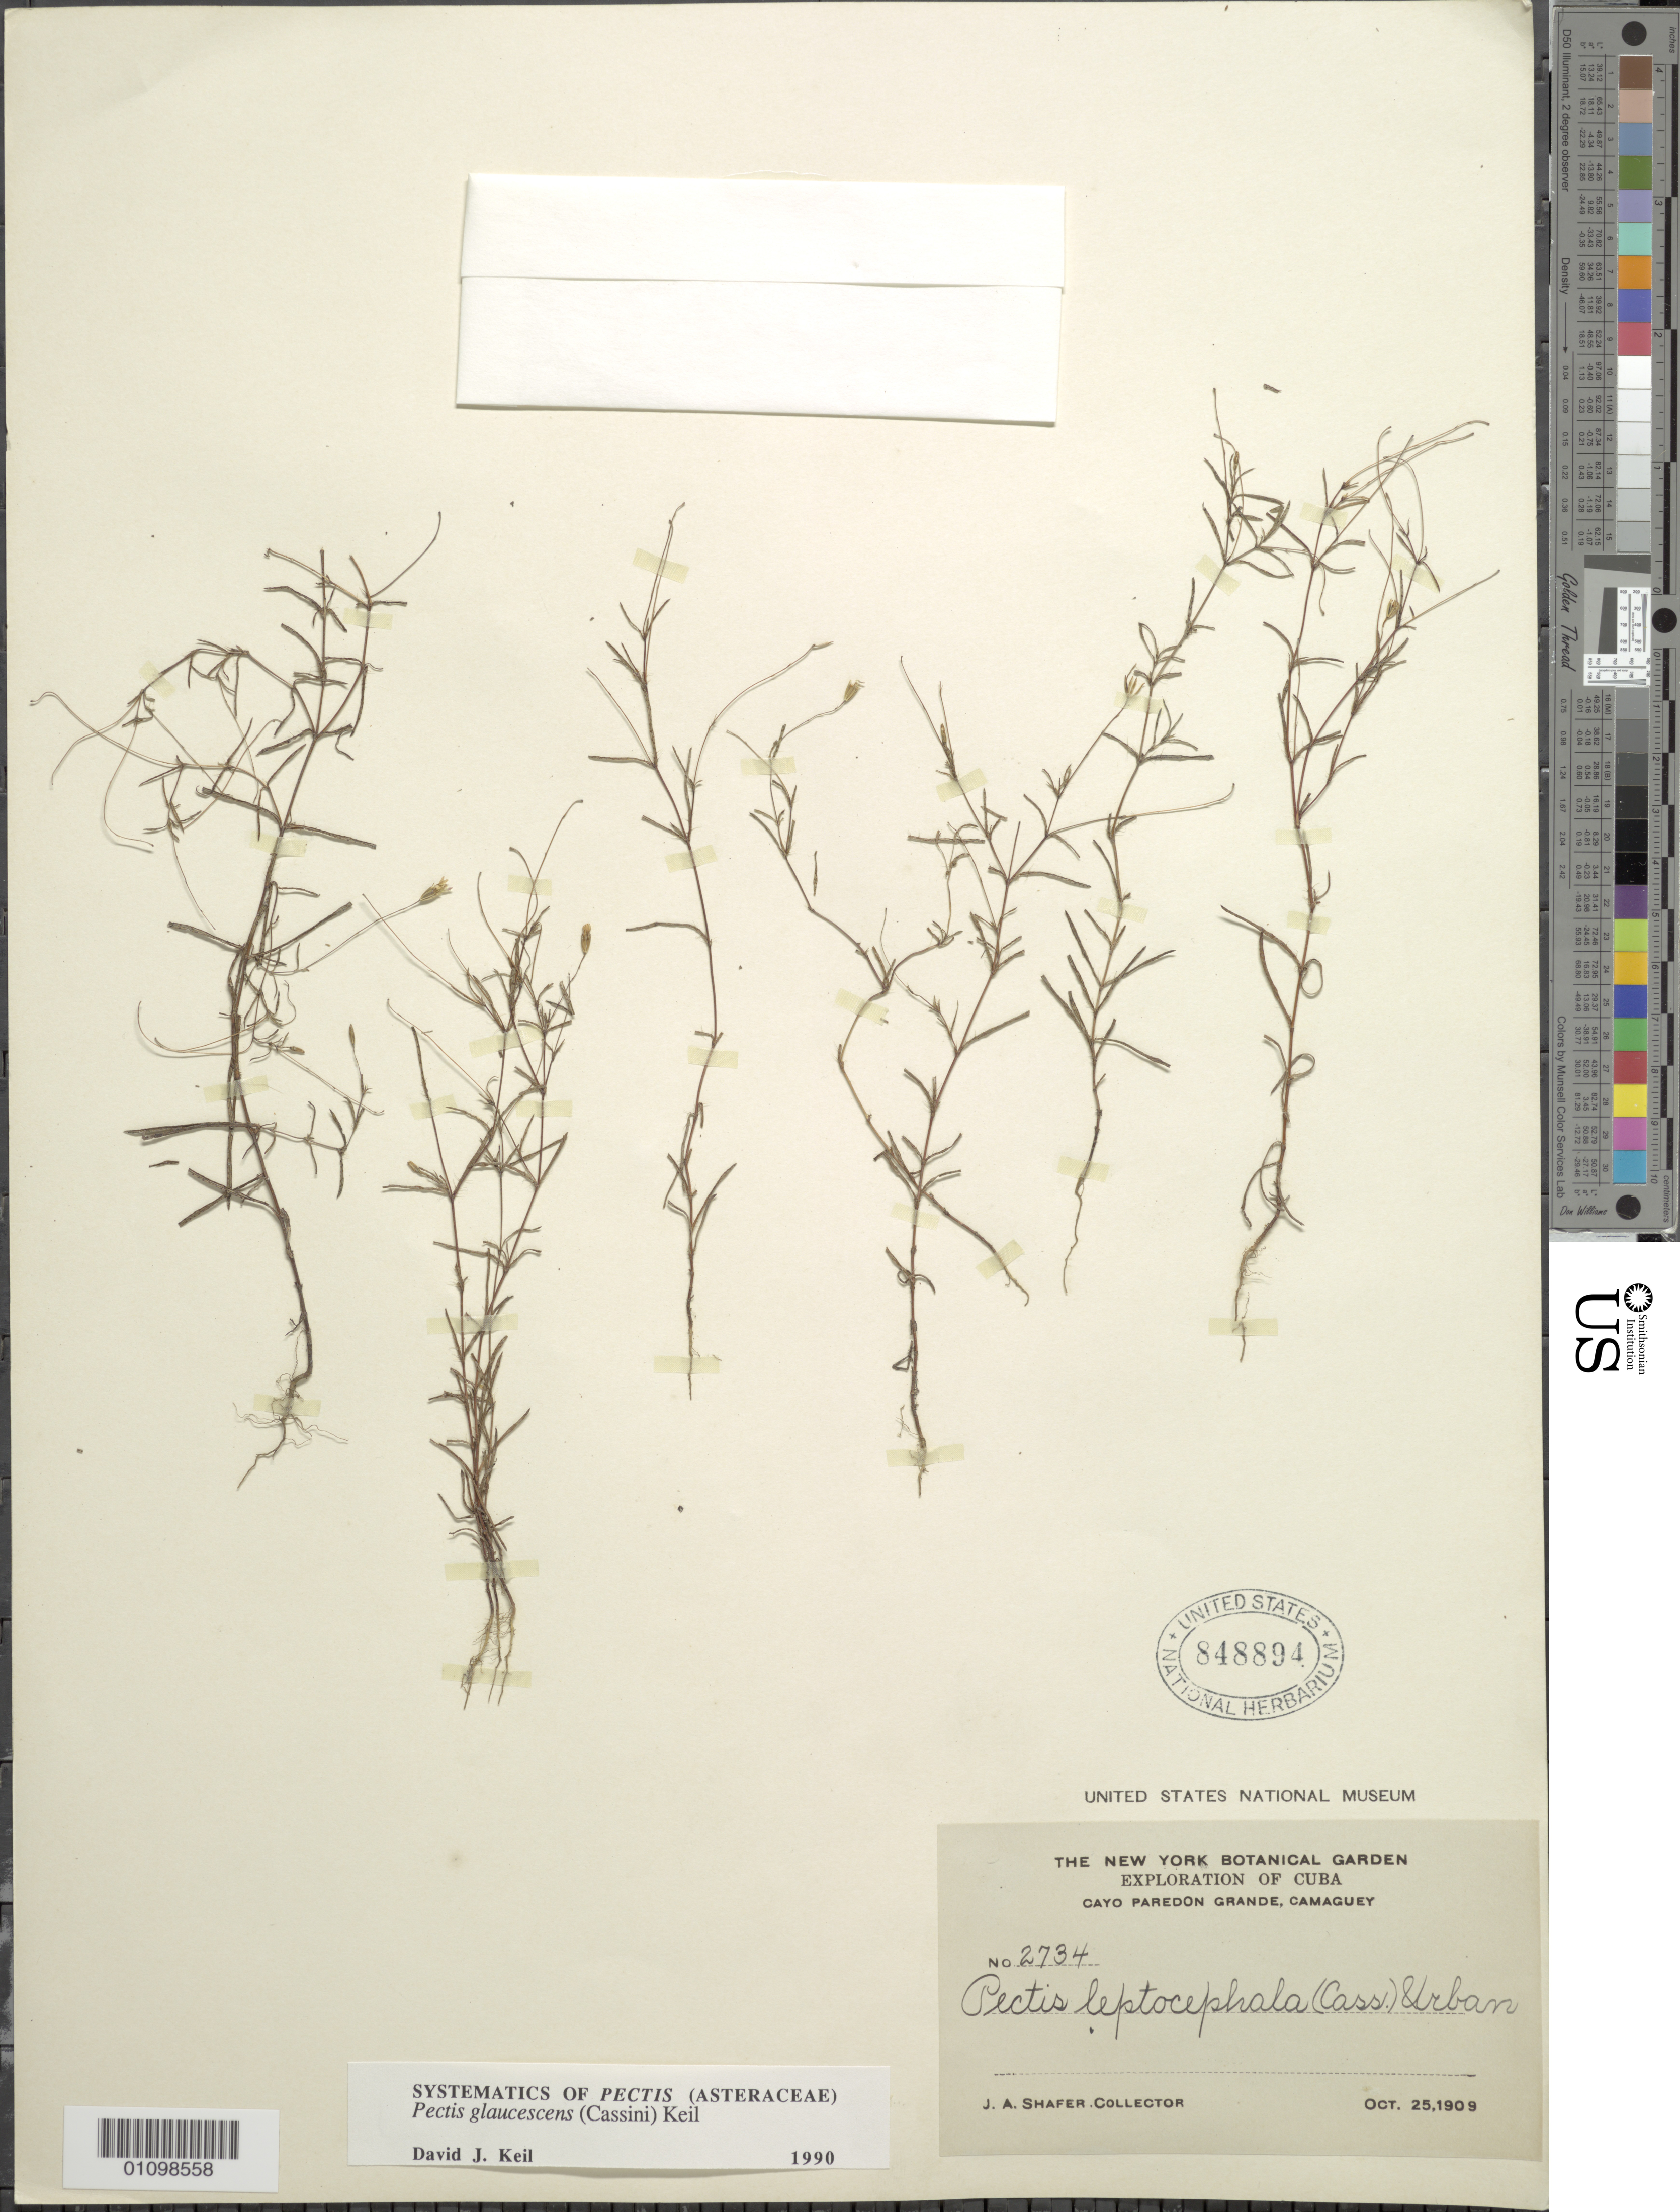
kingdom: Plantae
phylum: Tracheophyta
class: Magnoliopsida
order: Asterales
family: Asteraceae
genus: Pectis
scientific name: Pectis glaucescens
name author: (Cass.) D.J. Keil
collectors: J. A. Shafer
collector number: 2734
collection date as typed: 25 Oct 1909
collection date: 1909-10-25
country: Cuba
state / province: Camagüey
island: Cuba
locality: Camagüey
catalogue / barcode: US 848894